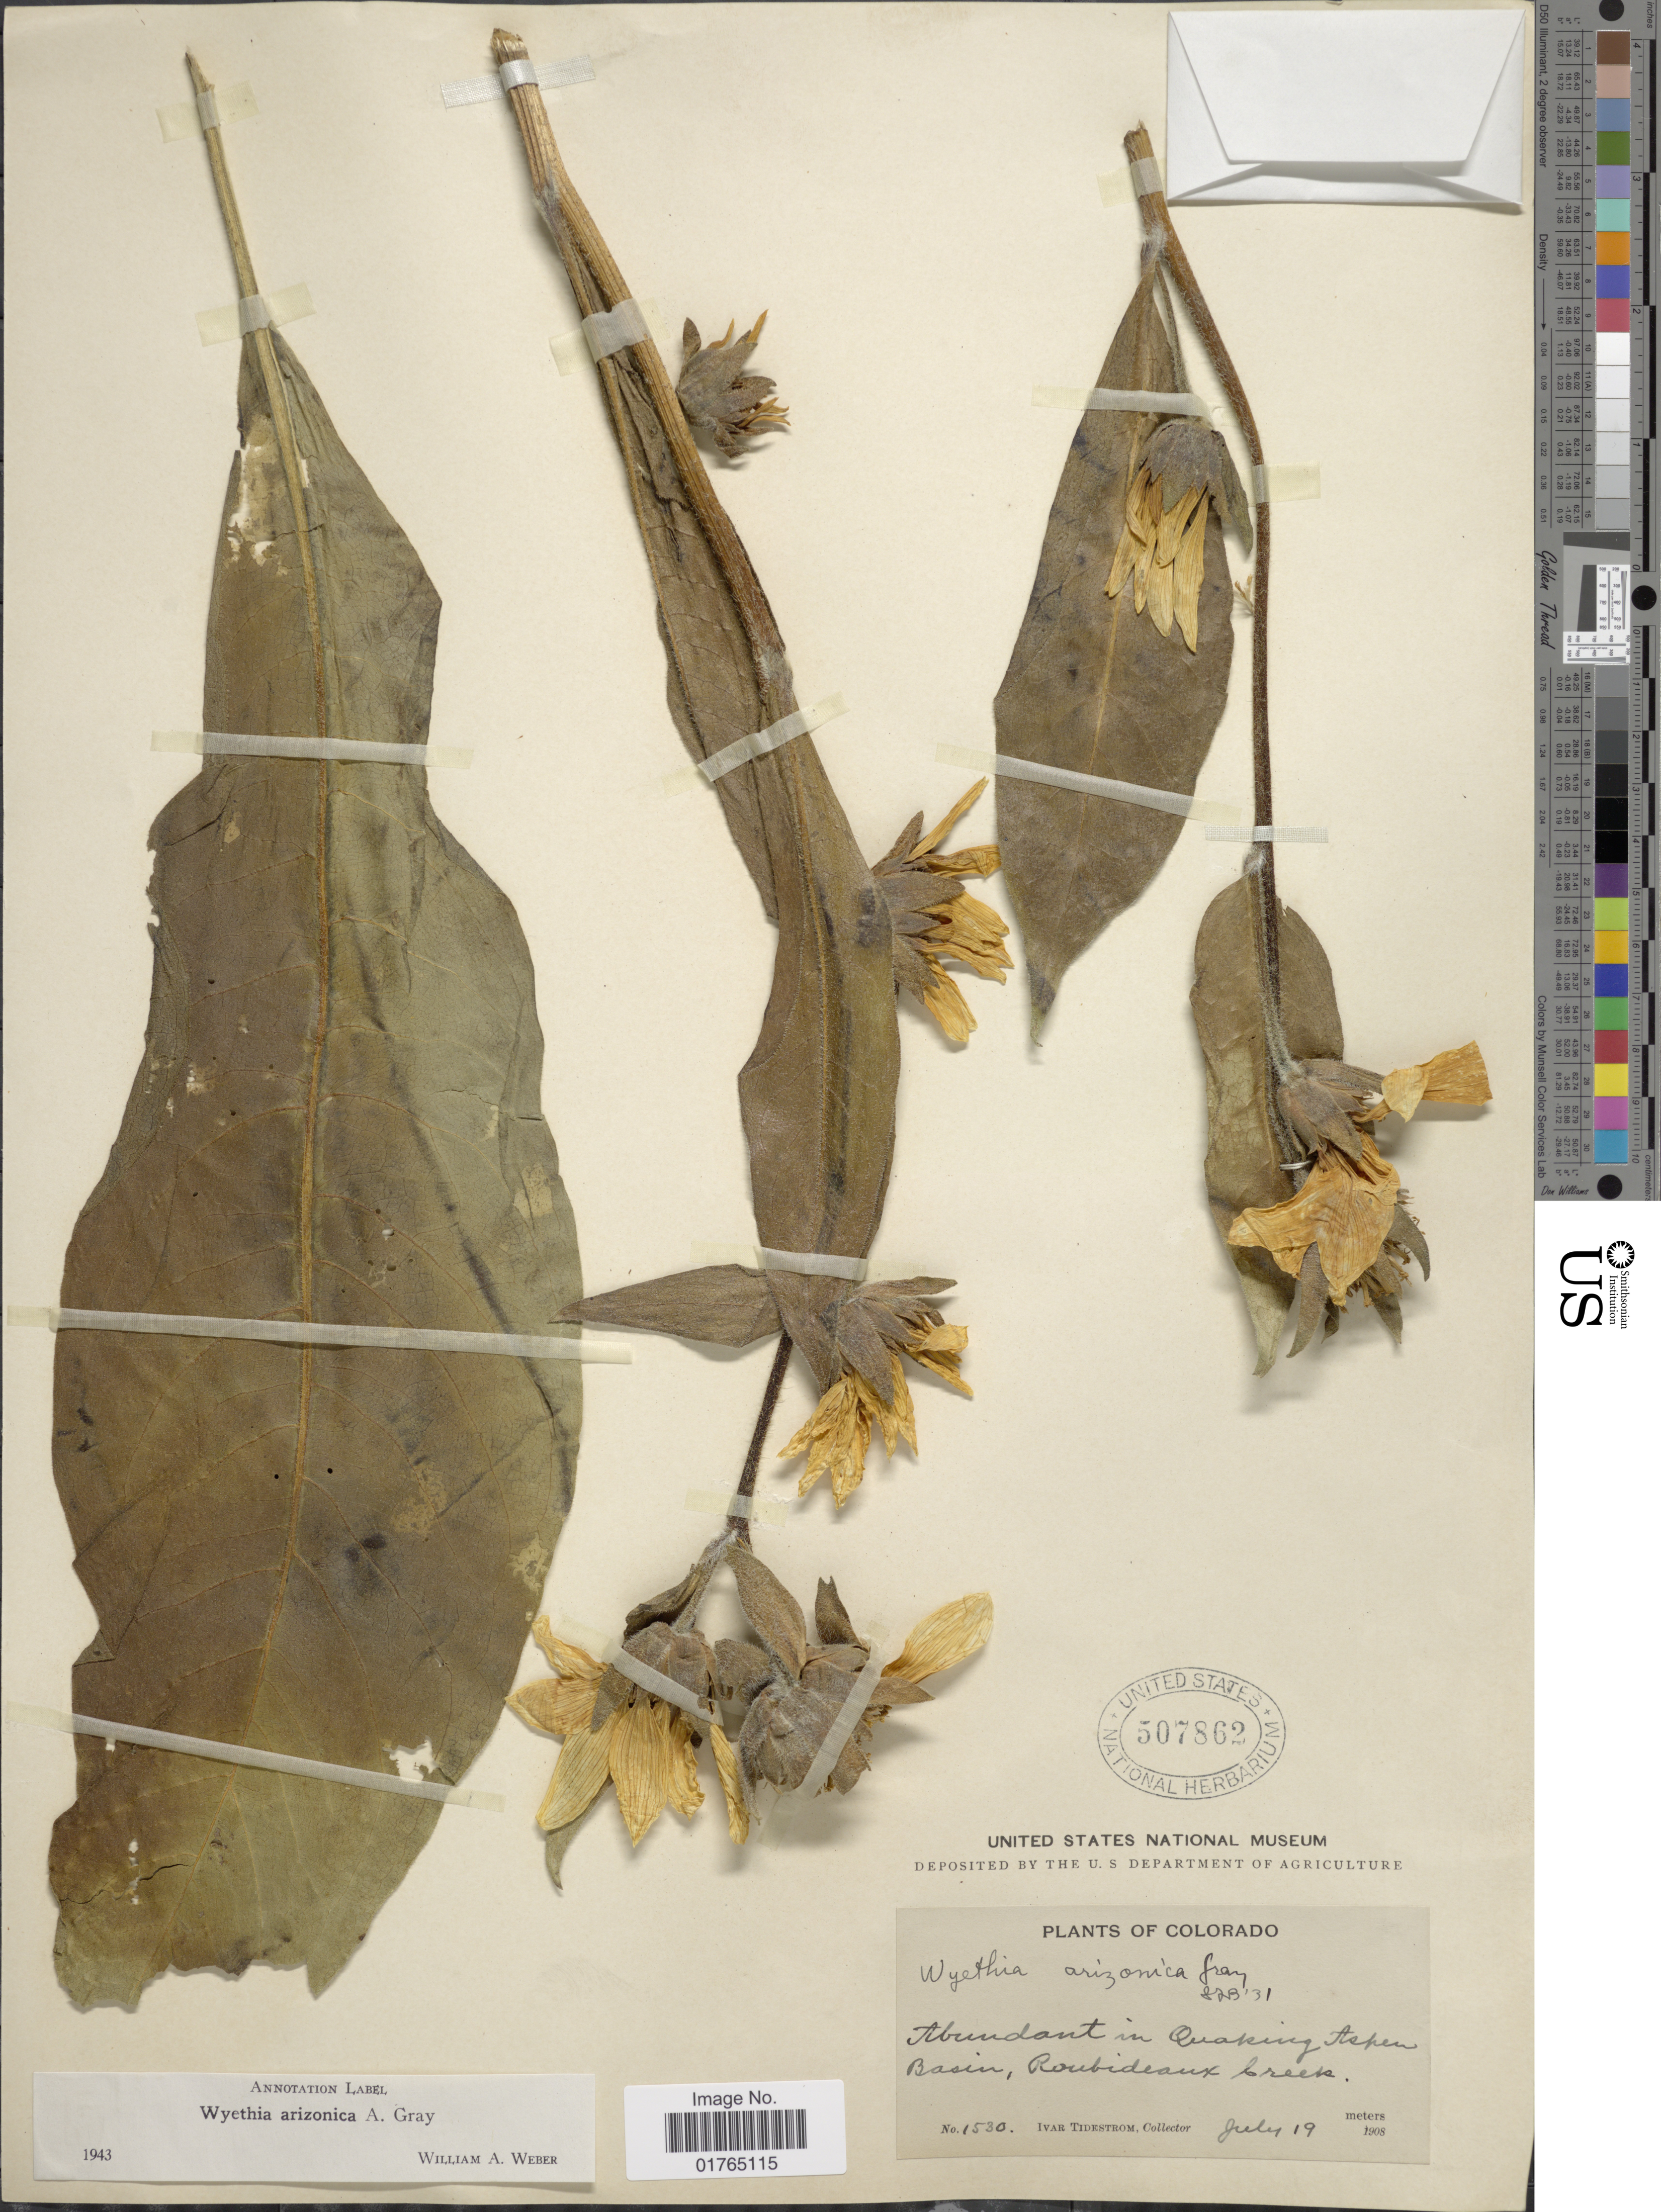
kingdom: Plantae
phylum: Tracheophyta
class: Magnoliopsida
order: Asterales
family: Asteraceae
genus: Wyethia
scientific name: Wyethia arizonica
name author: A. Gray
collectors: I. F. Tidestrom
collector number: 1530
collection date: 1908-07-19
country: United States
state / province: Colorado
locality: Abundant in Quaking Aspen Basin, Roubideaux Creek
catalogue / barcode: US 507862